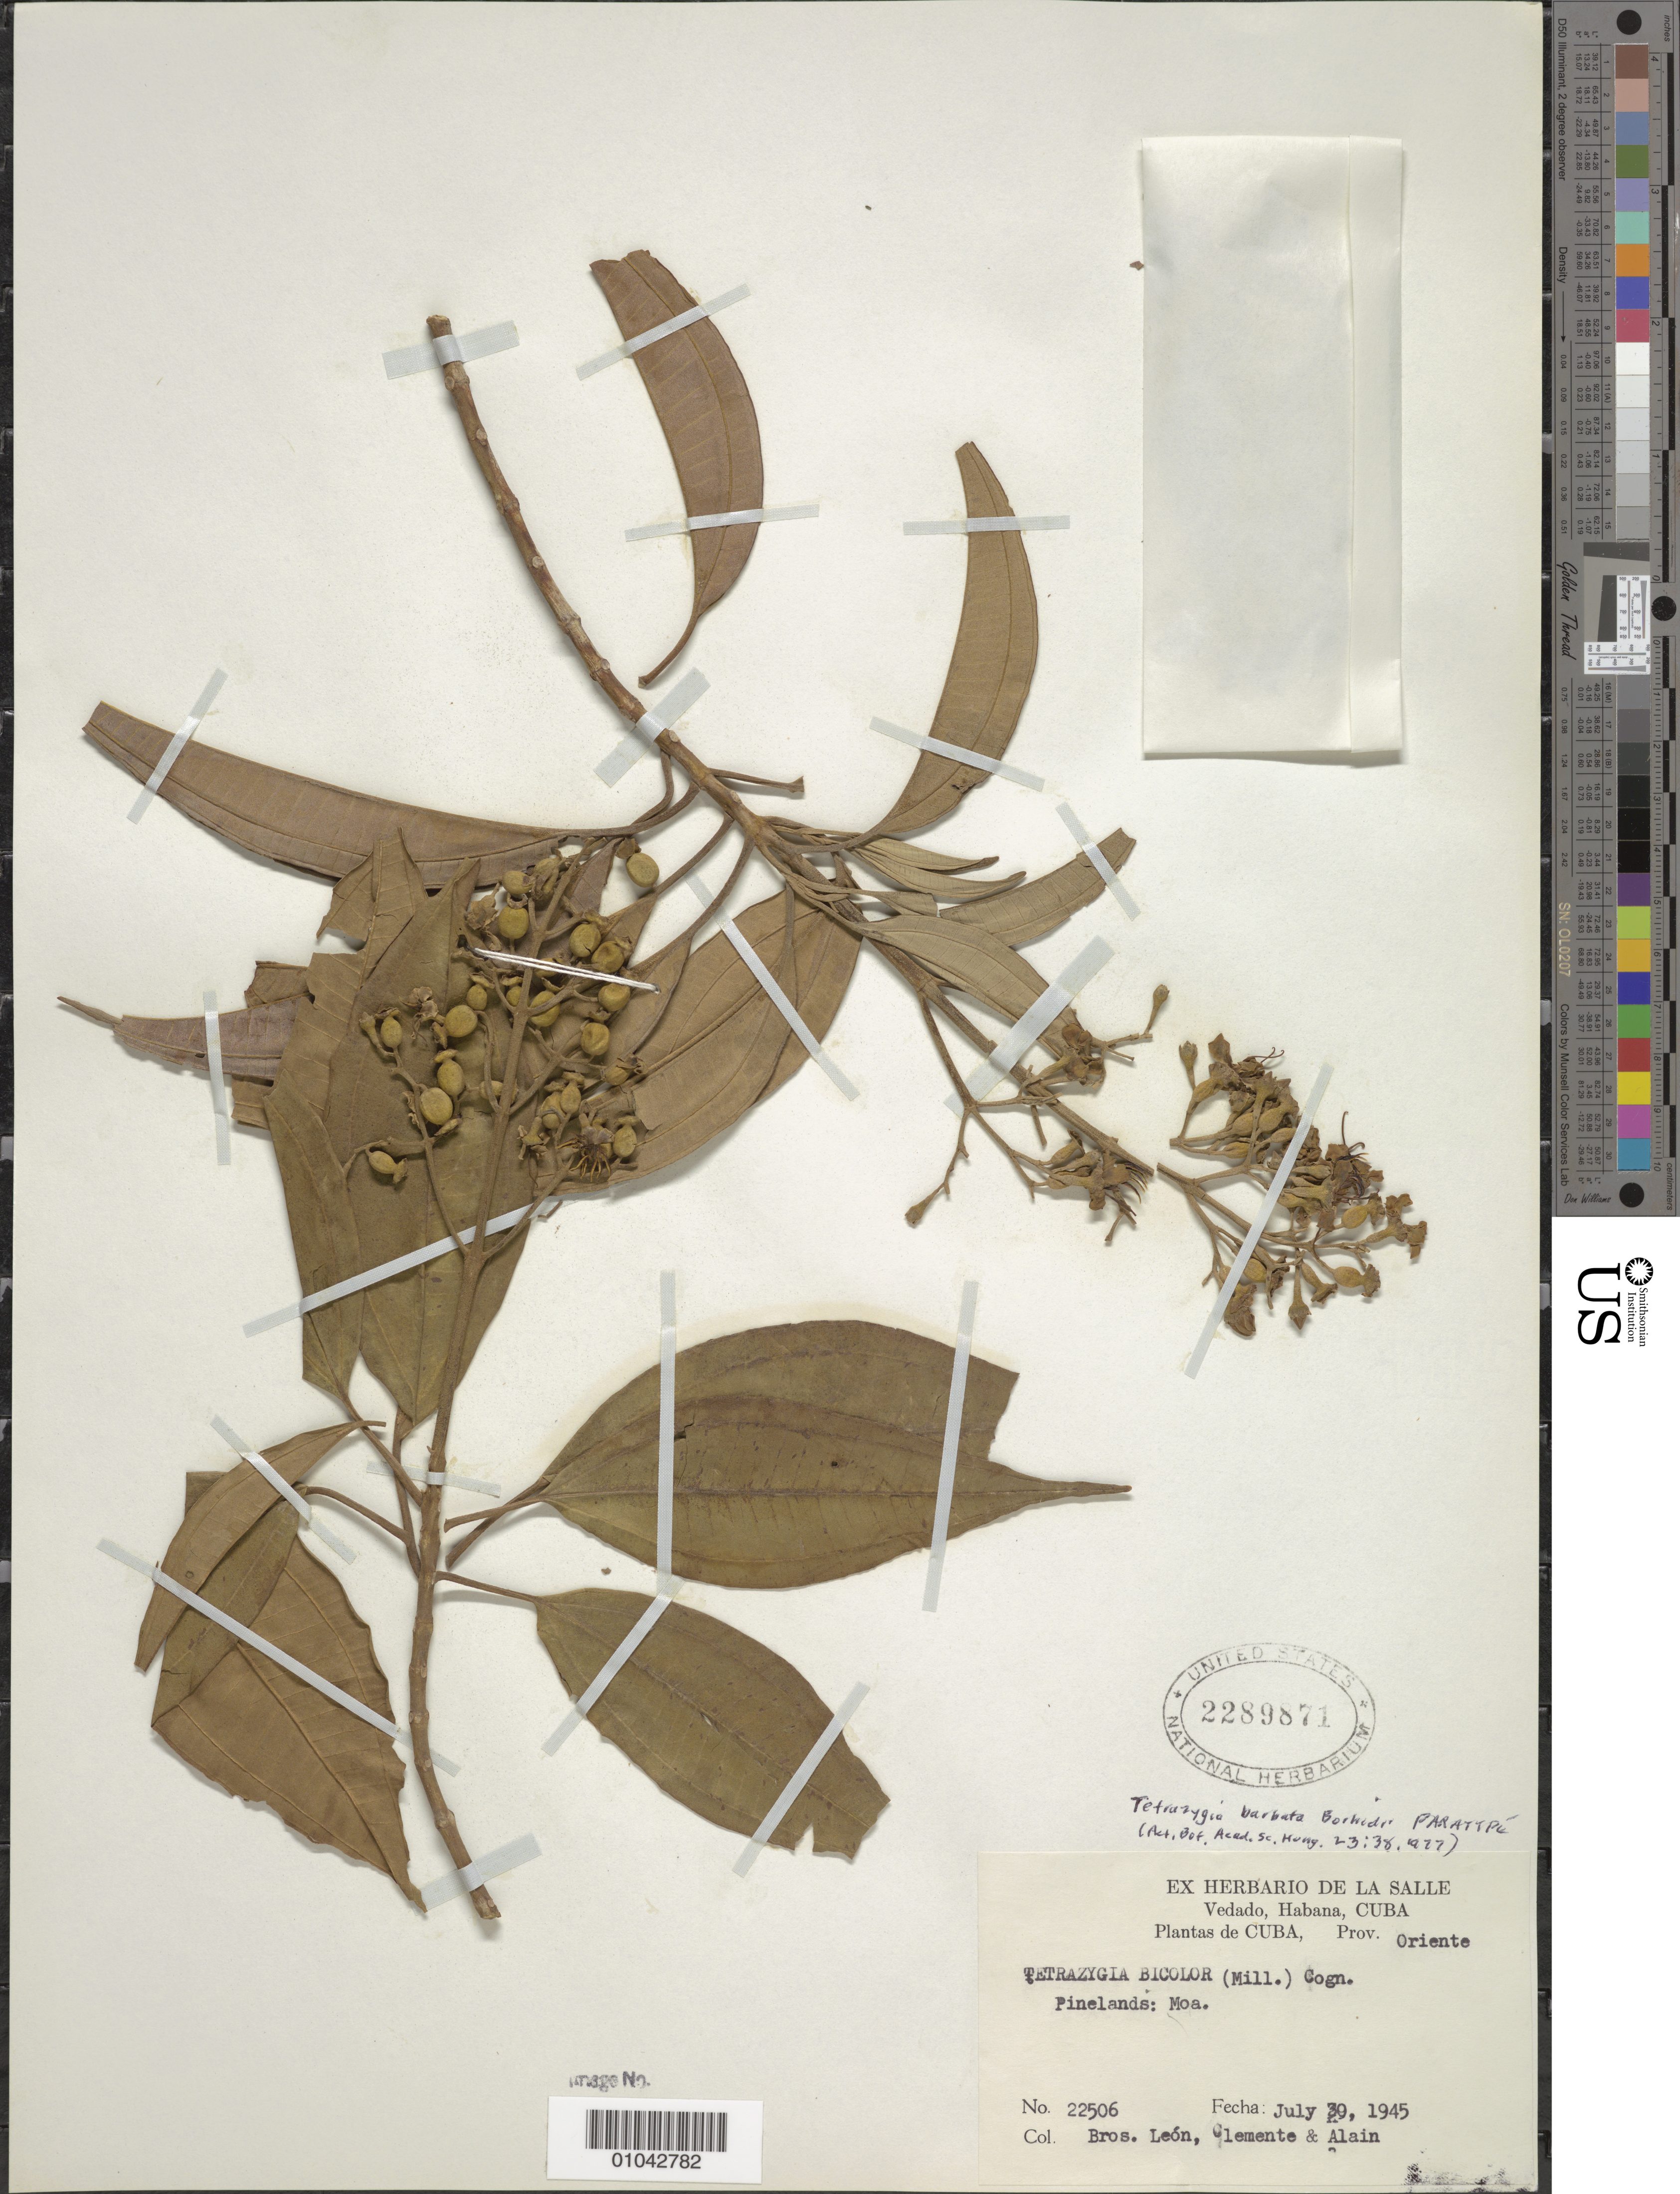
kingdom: Plantae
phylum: Tracheophyta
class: Magnoliopsida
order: Myrtales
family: Melastomataceae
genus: Tetrazygia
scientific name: Tetrazygia barbata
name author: Borhidi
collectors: Bro. León, -- Clemente & A. H. Liogier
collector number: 22506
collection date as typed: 30 Jul 1945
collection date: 1945-07-30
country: Cuba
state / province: Holguín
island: Cuba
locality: Moa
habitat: Pinelands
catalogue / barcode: US 2289871